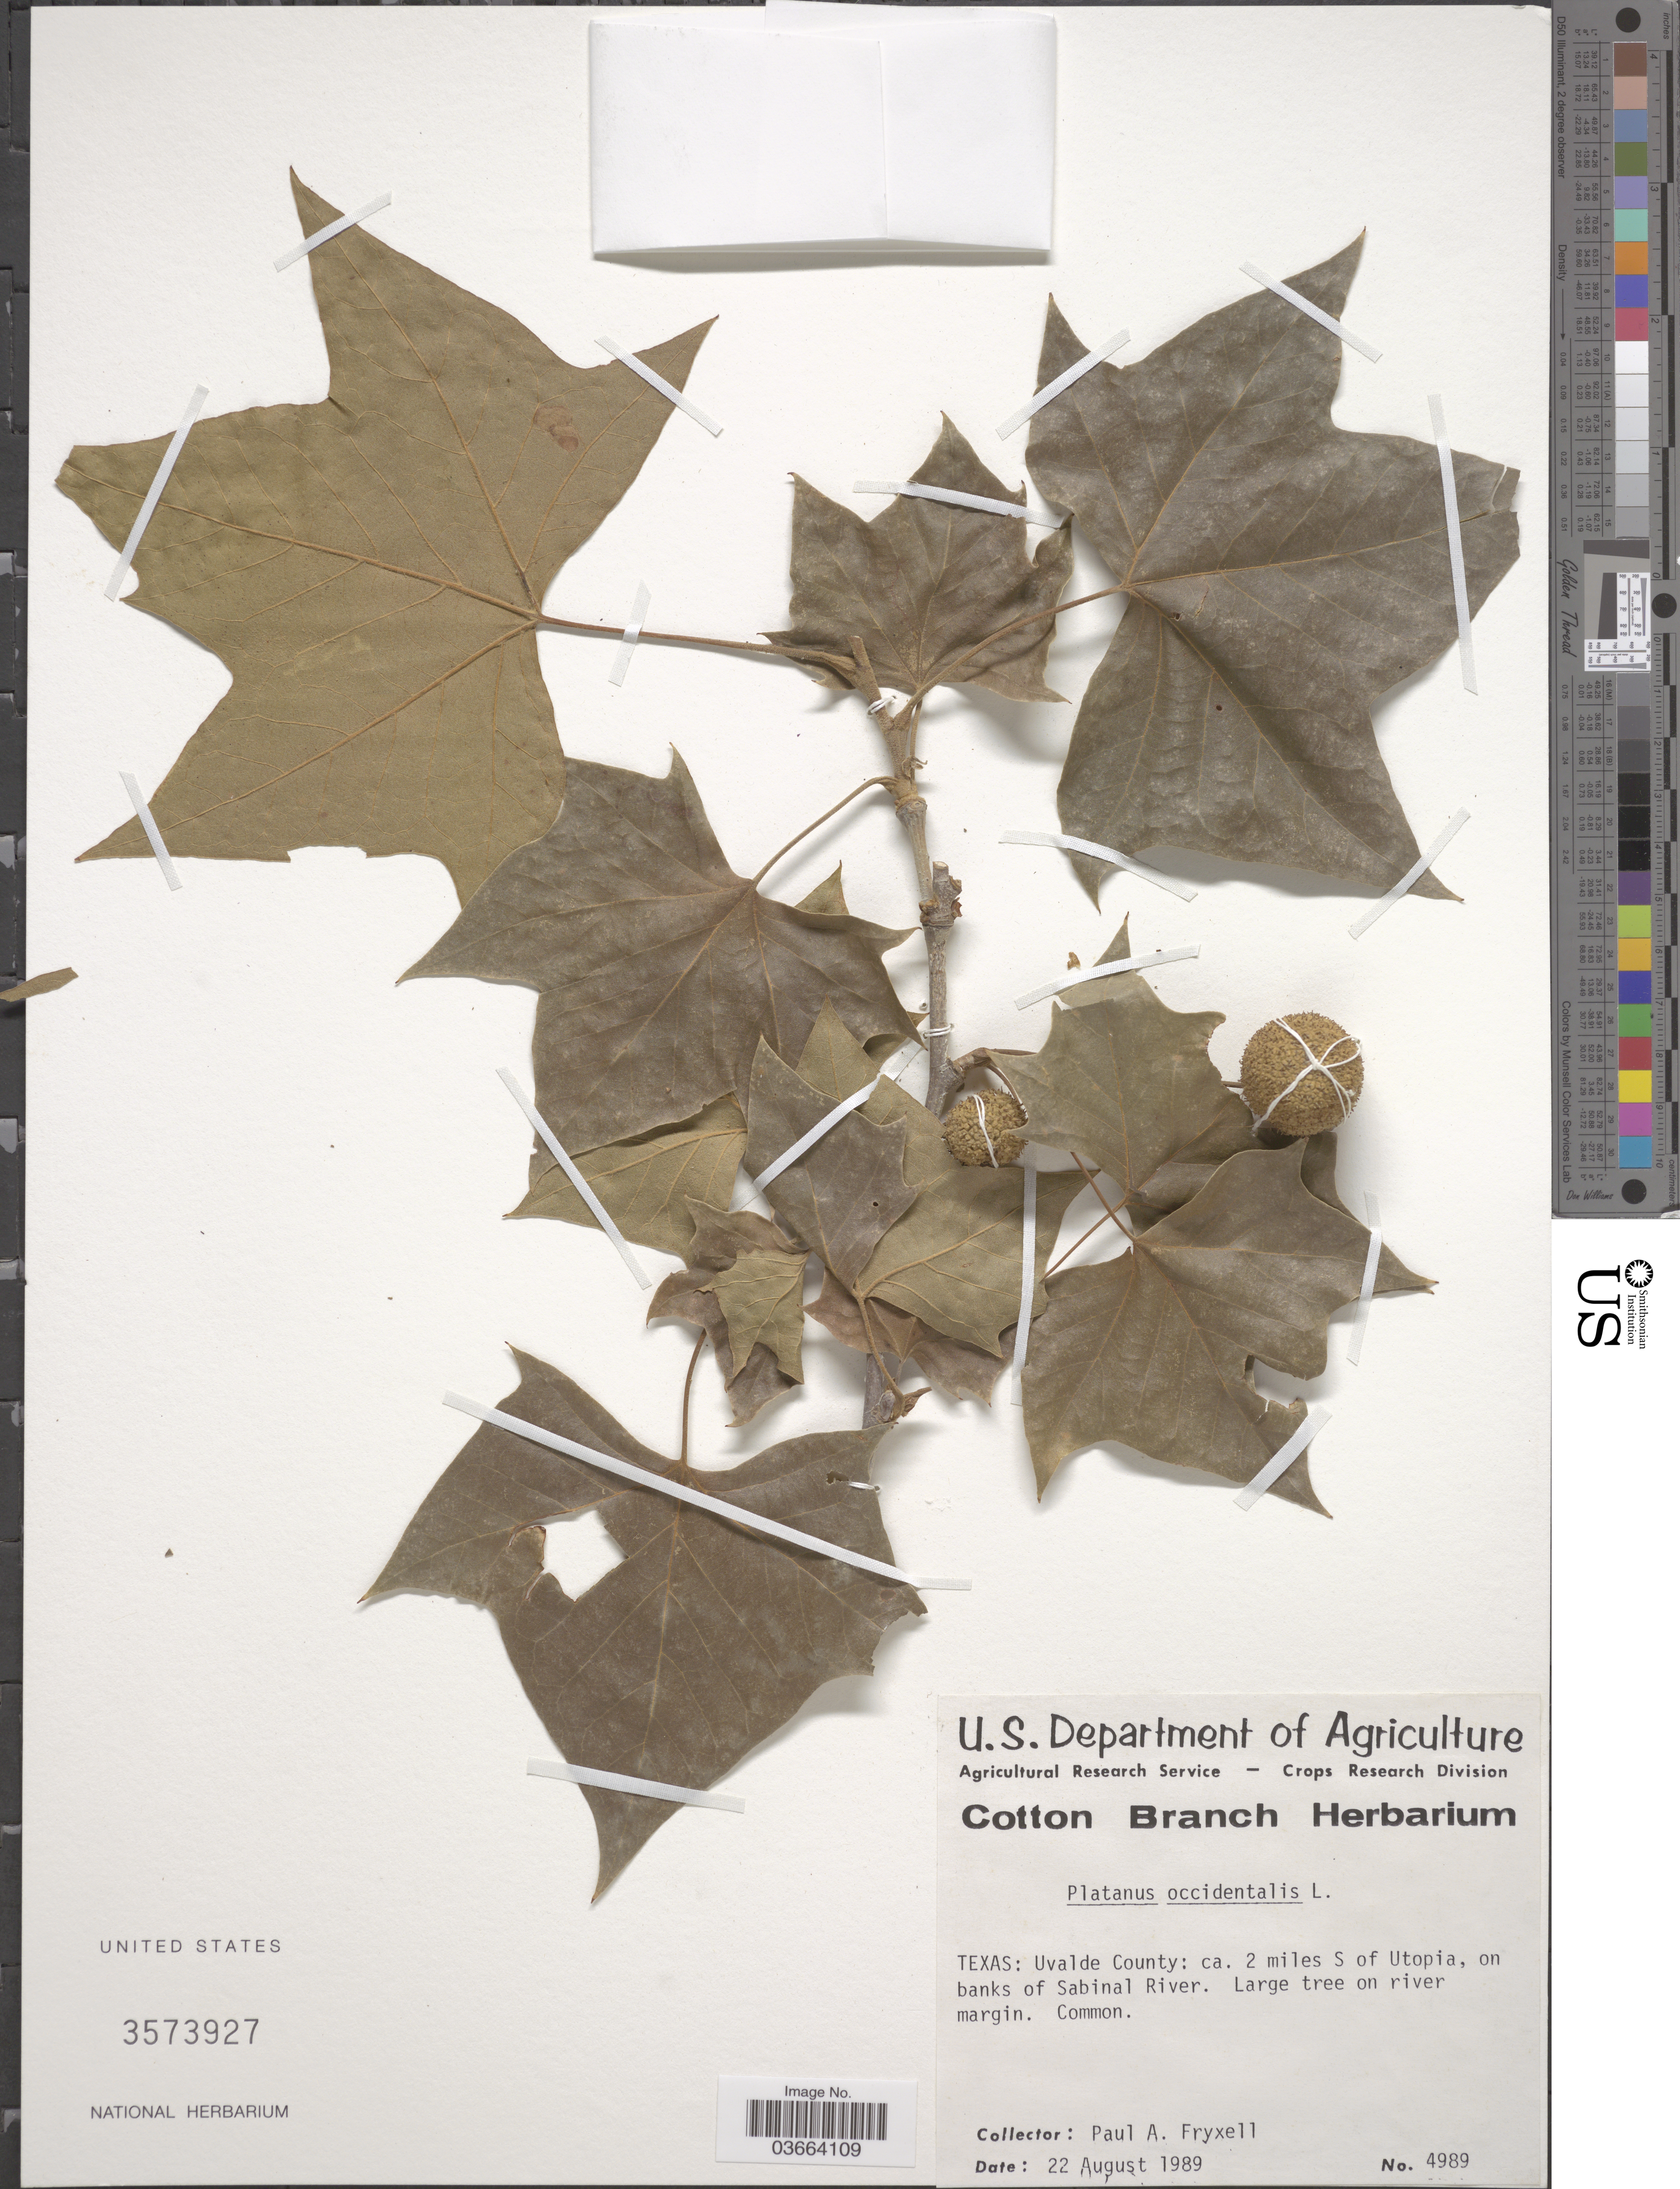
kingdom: Plantae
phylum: Tracheophyta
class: Magnoliopsida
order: Proteales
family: Platanaceae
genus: Platanus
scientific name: Platanus occidentalis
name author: L.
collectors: P. A. Fryxell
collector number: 4989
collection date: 1989-08-22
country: United States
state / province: Texas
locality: Uvalde County: ca. 2 miles S of Utopia, on banks of Sabinal River.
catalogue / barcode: US 3573927